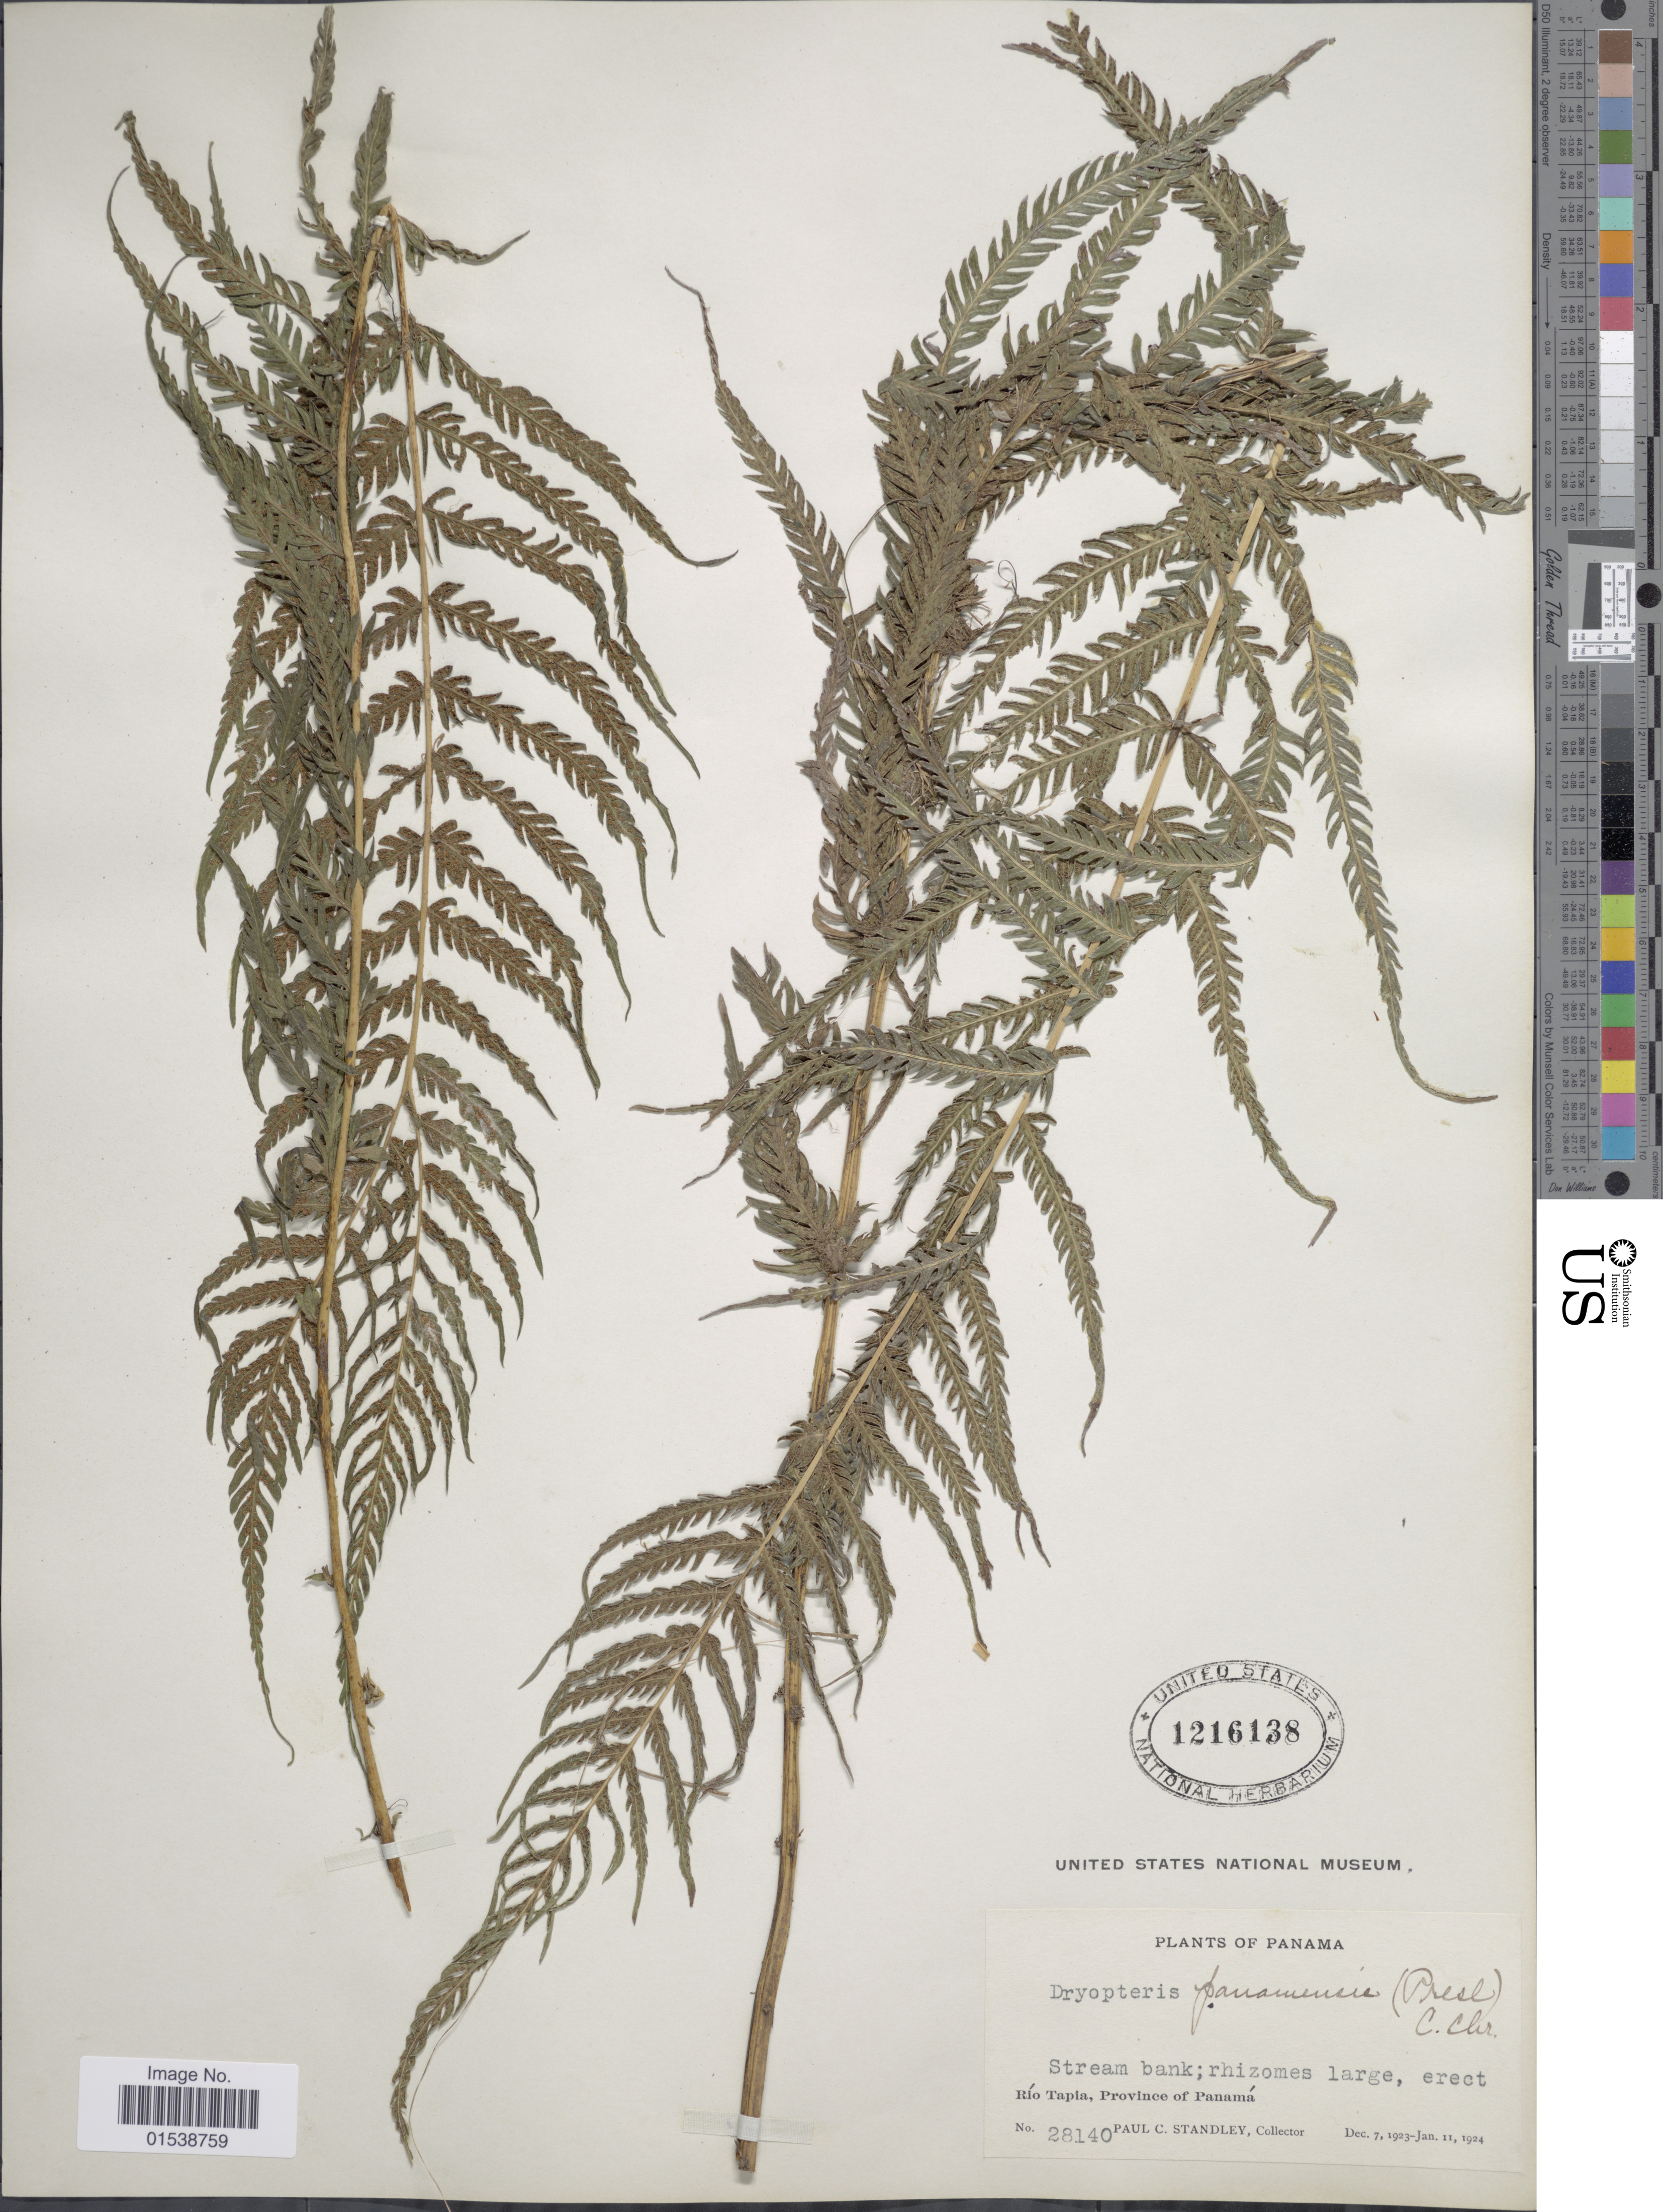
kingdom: Plantae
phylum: Tracheophyta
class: Polypodiopsida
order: Polypodiales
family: Thelypteridaceae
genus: Amauropelta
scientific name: Amauropelta resinifera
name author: (Desv.) Pic. Serm.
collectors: P. C. Standley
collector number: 28140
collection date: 1923-12-07/1924-01-11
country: Panama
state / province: Panamá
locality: Rio Tapia, Province of Panama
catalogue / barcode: US 1216138